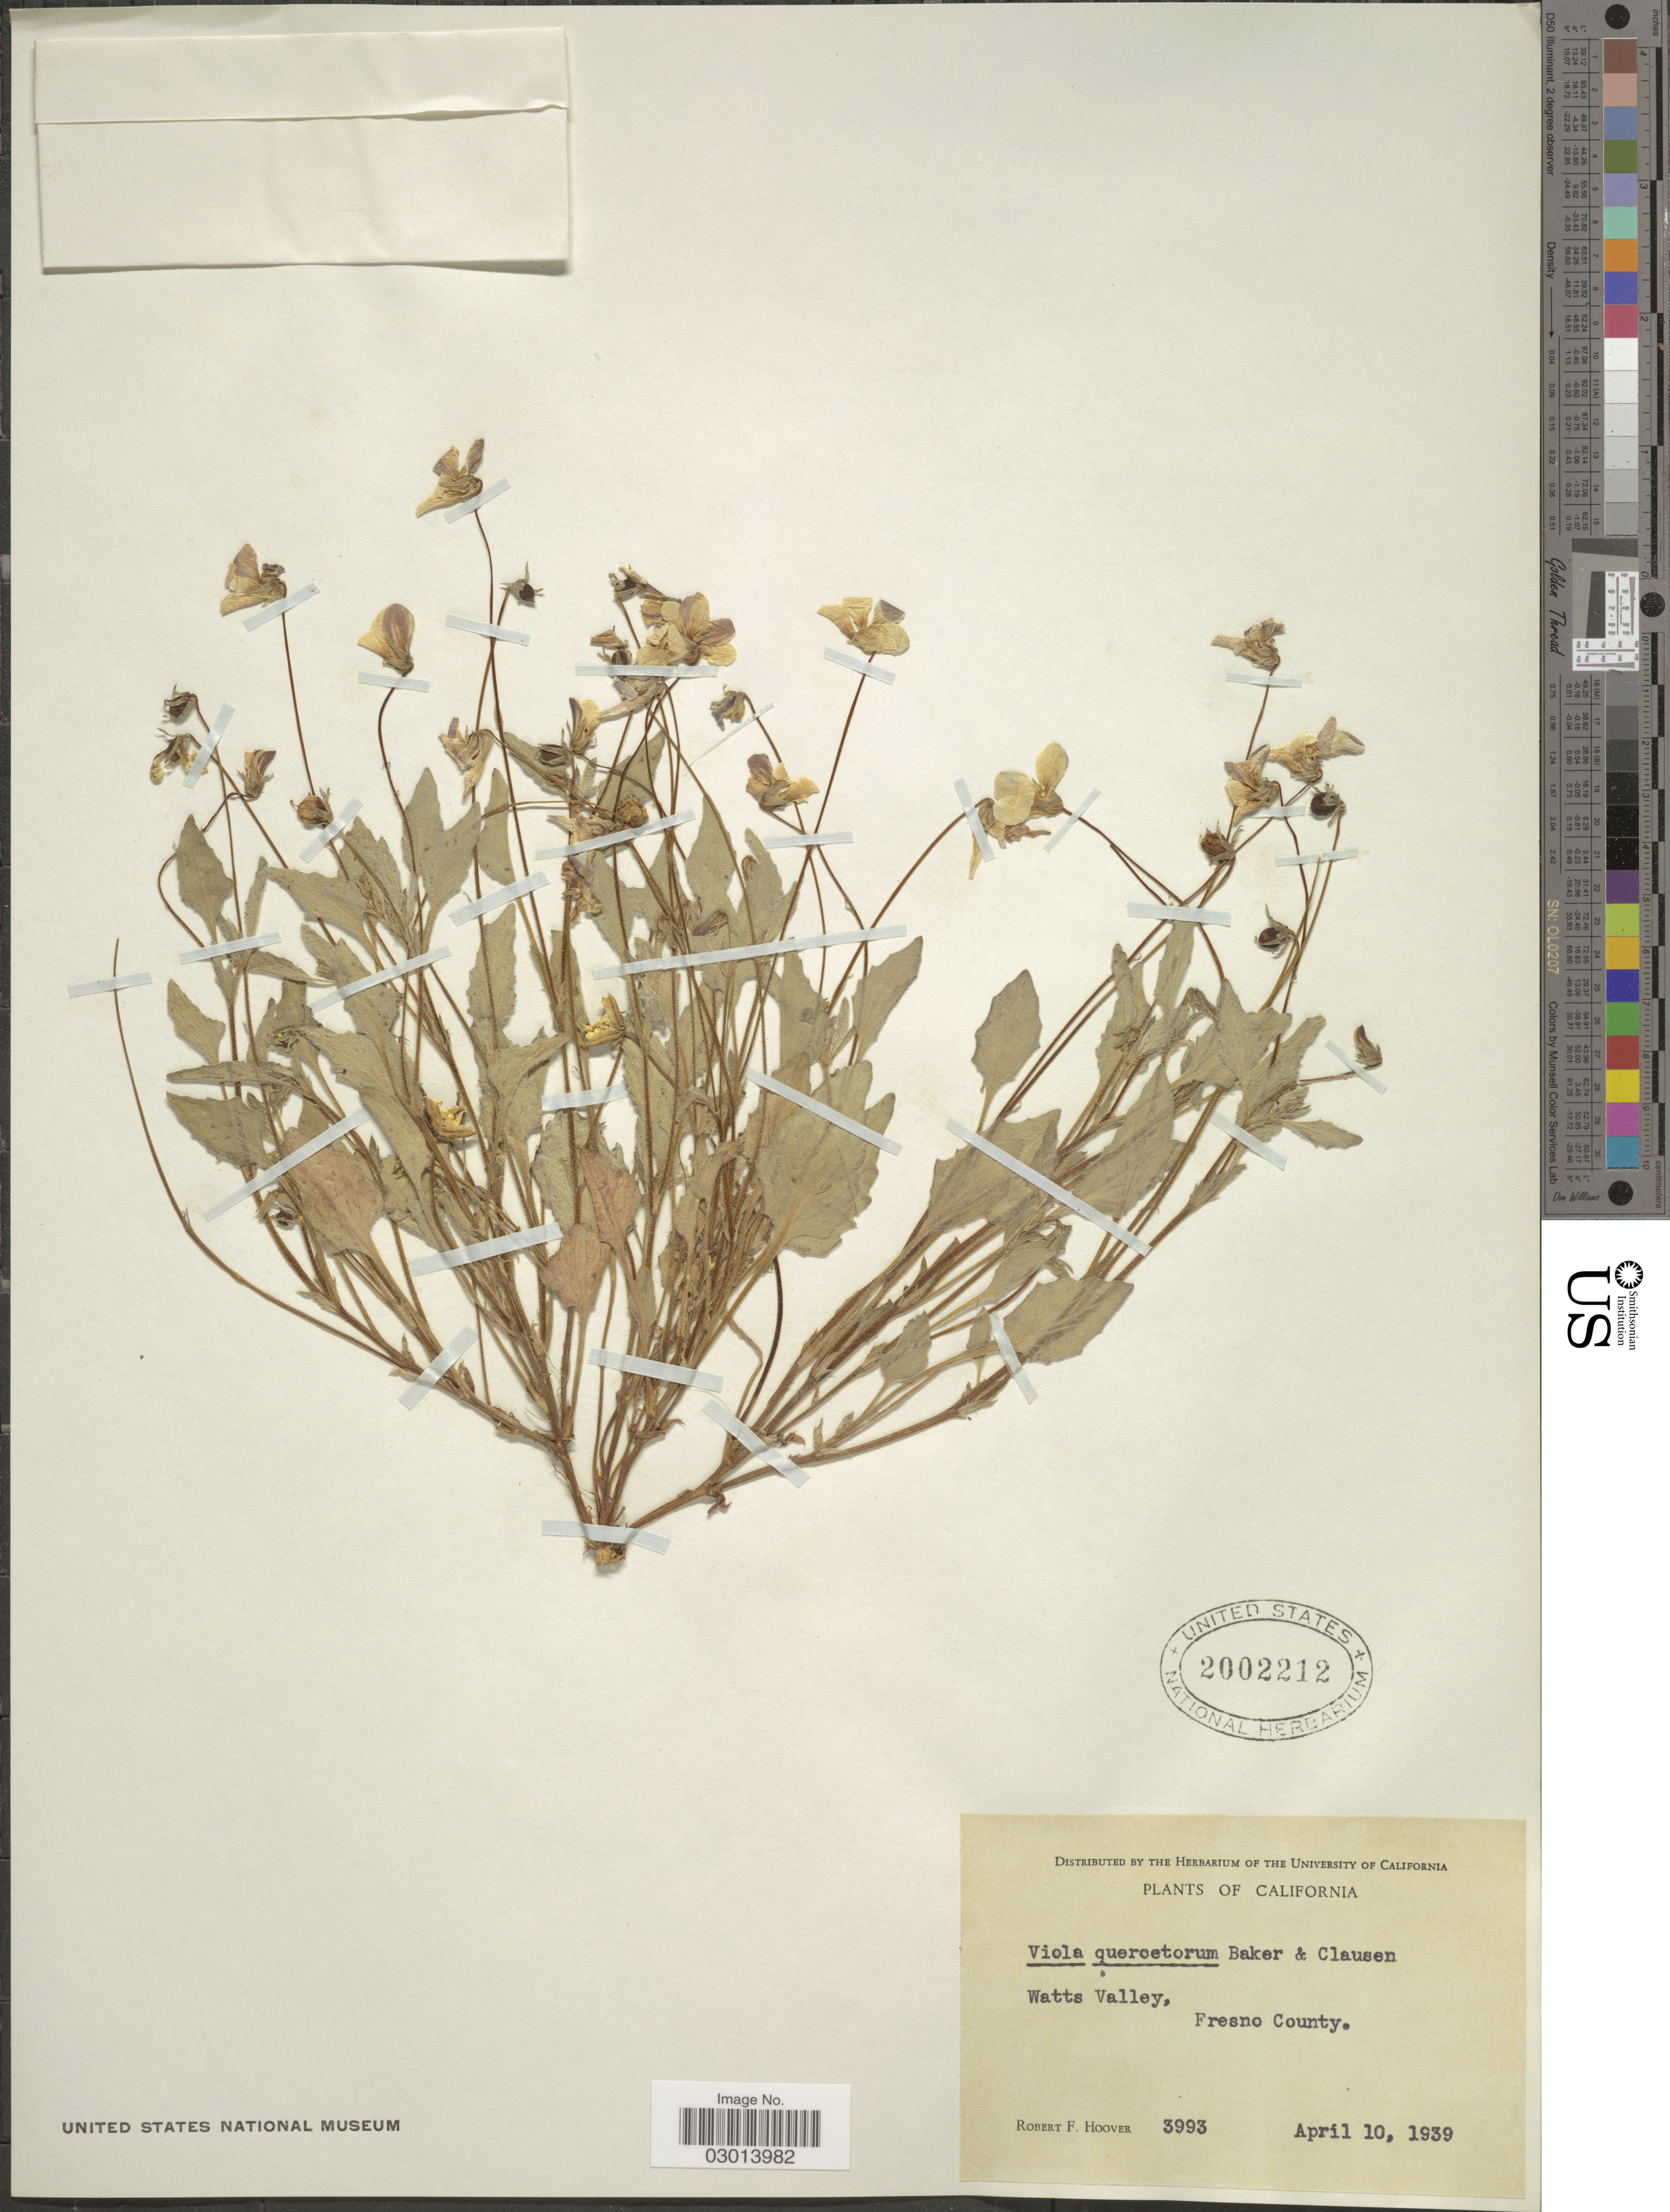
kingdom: Plantae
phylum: Tracheophyta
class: Magnoliopsida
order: Malpighiales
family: Violaceae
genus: Viola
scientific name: Viola quercetorum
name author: M.S. Baker & J.C. Clausen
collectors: R. F. Hoover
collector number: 3993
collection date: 1939-04-10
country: United States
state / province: California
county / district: Fresno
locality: Watts Valley, Fresno County.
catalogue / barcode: US 2002212